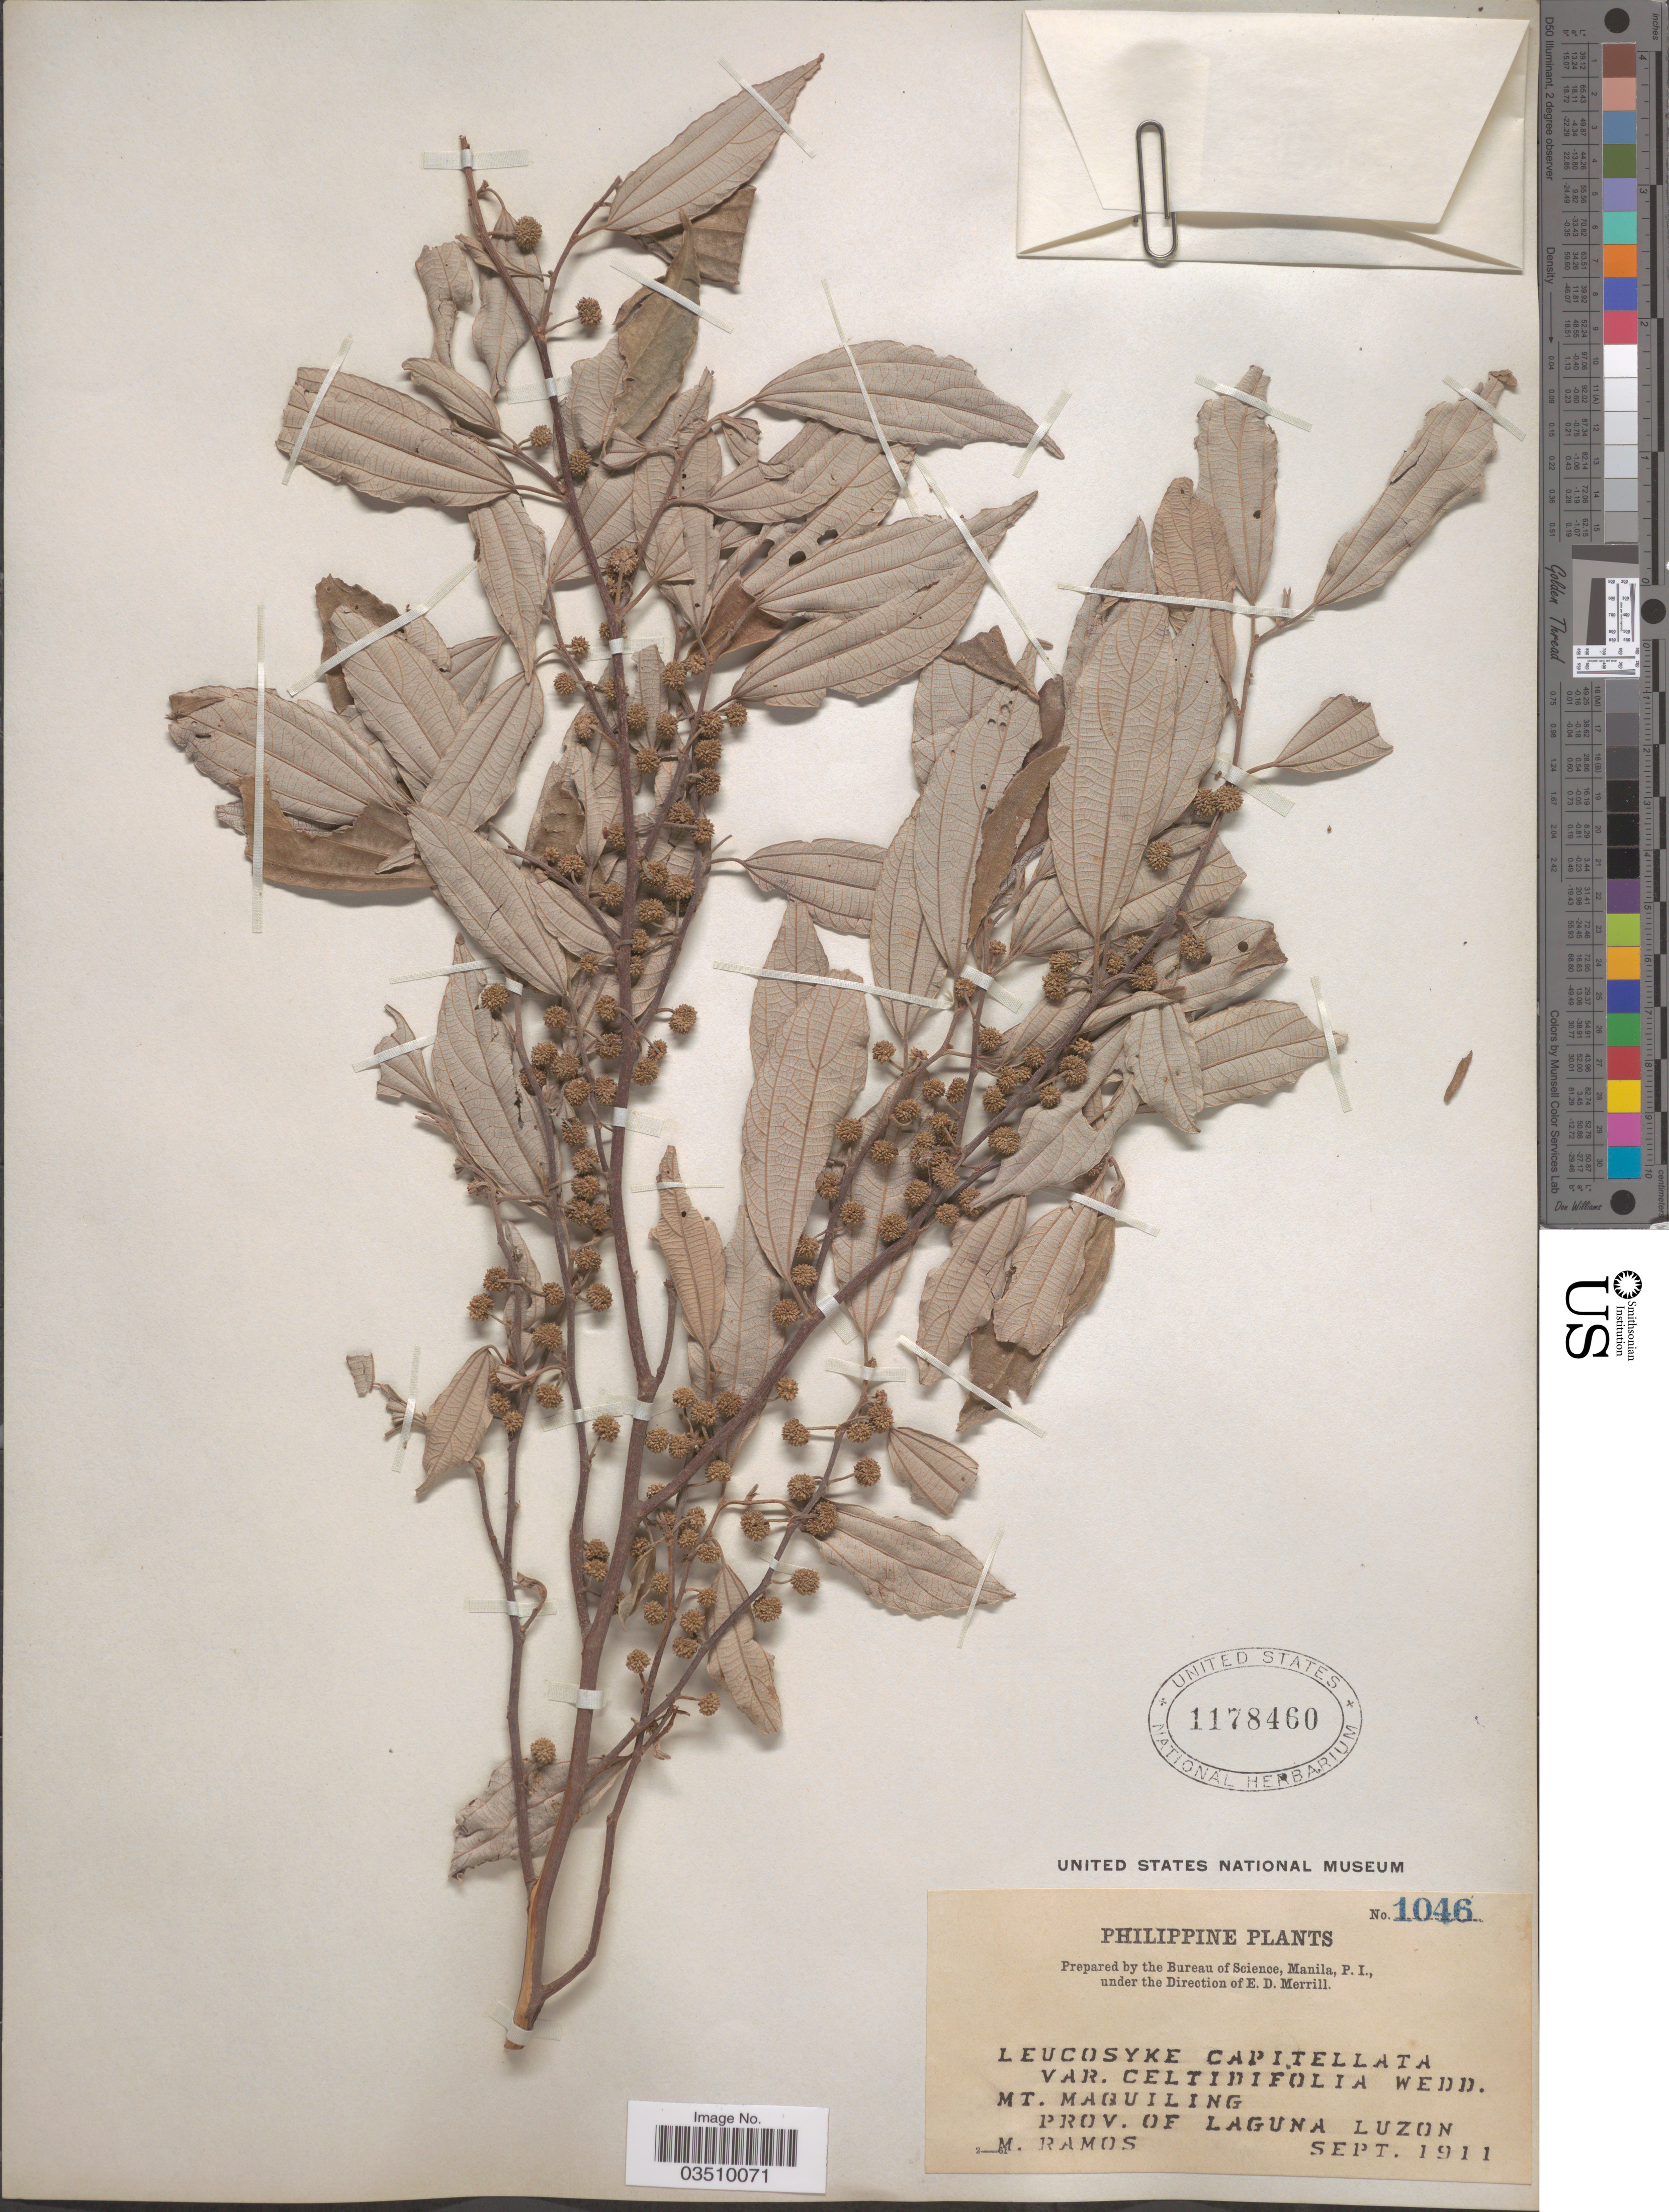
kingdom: Plantae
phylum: Tracheophyta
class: Magnoliopsida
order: Rosales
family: Urticaceae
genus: Leucosyke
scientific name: Leucosyke capitellata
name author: (Poir.) Wedd.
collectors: M. Ramos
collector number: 1046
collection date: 1911-09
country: Philippines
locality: Mt. Maquiling. Prov. of Laguna Luzon.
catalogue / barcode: US 1178460